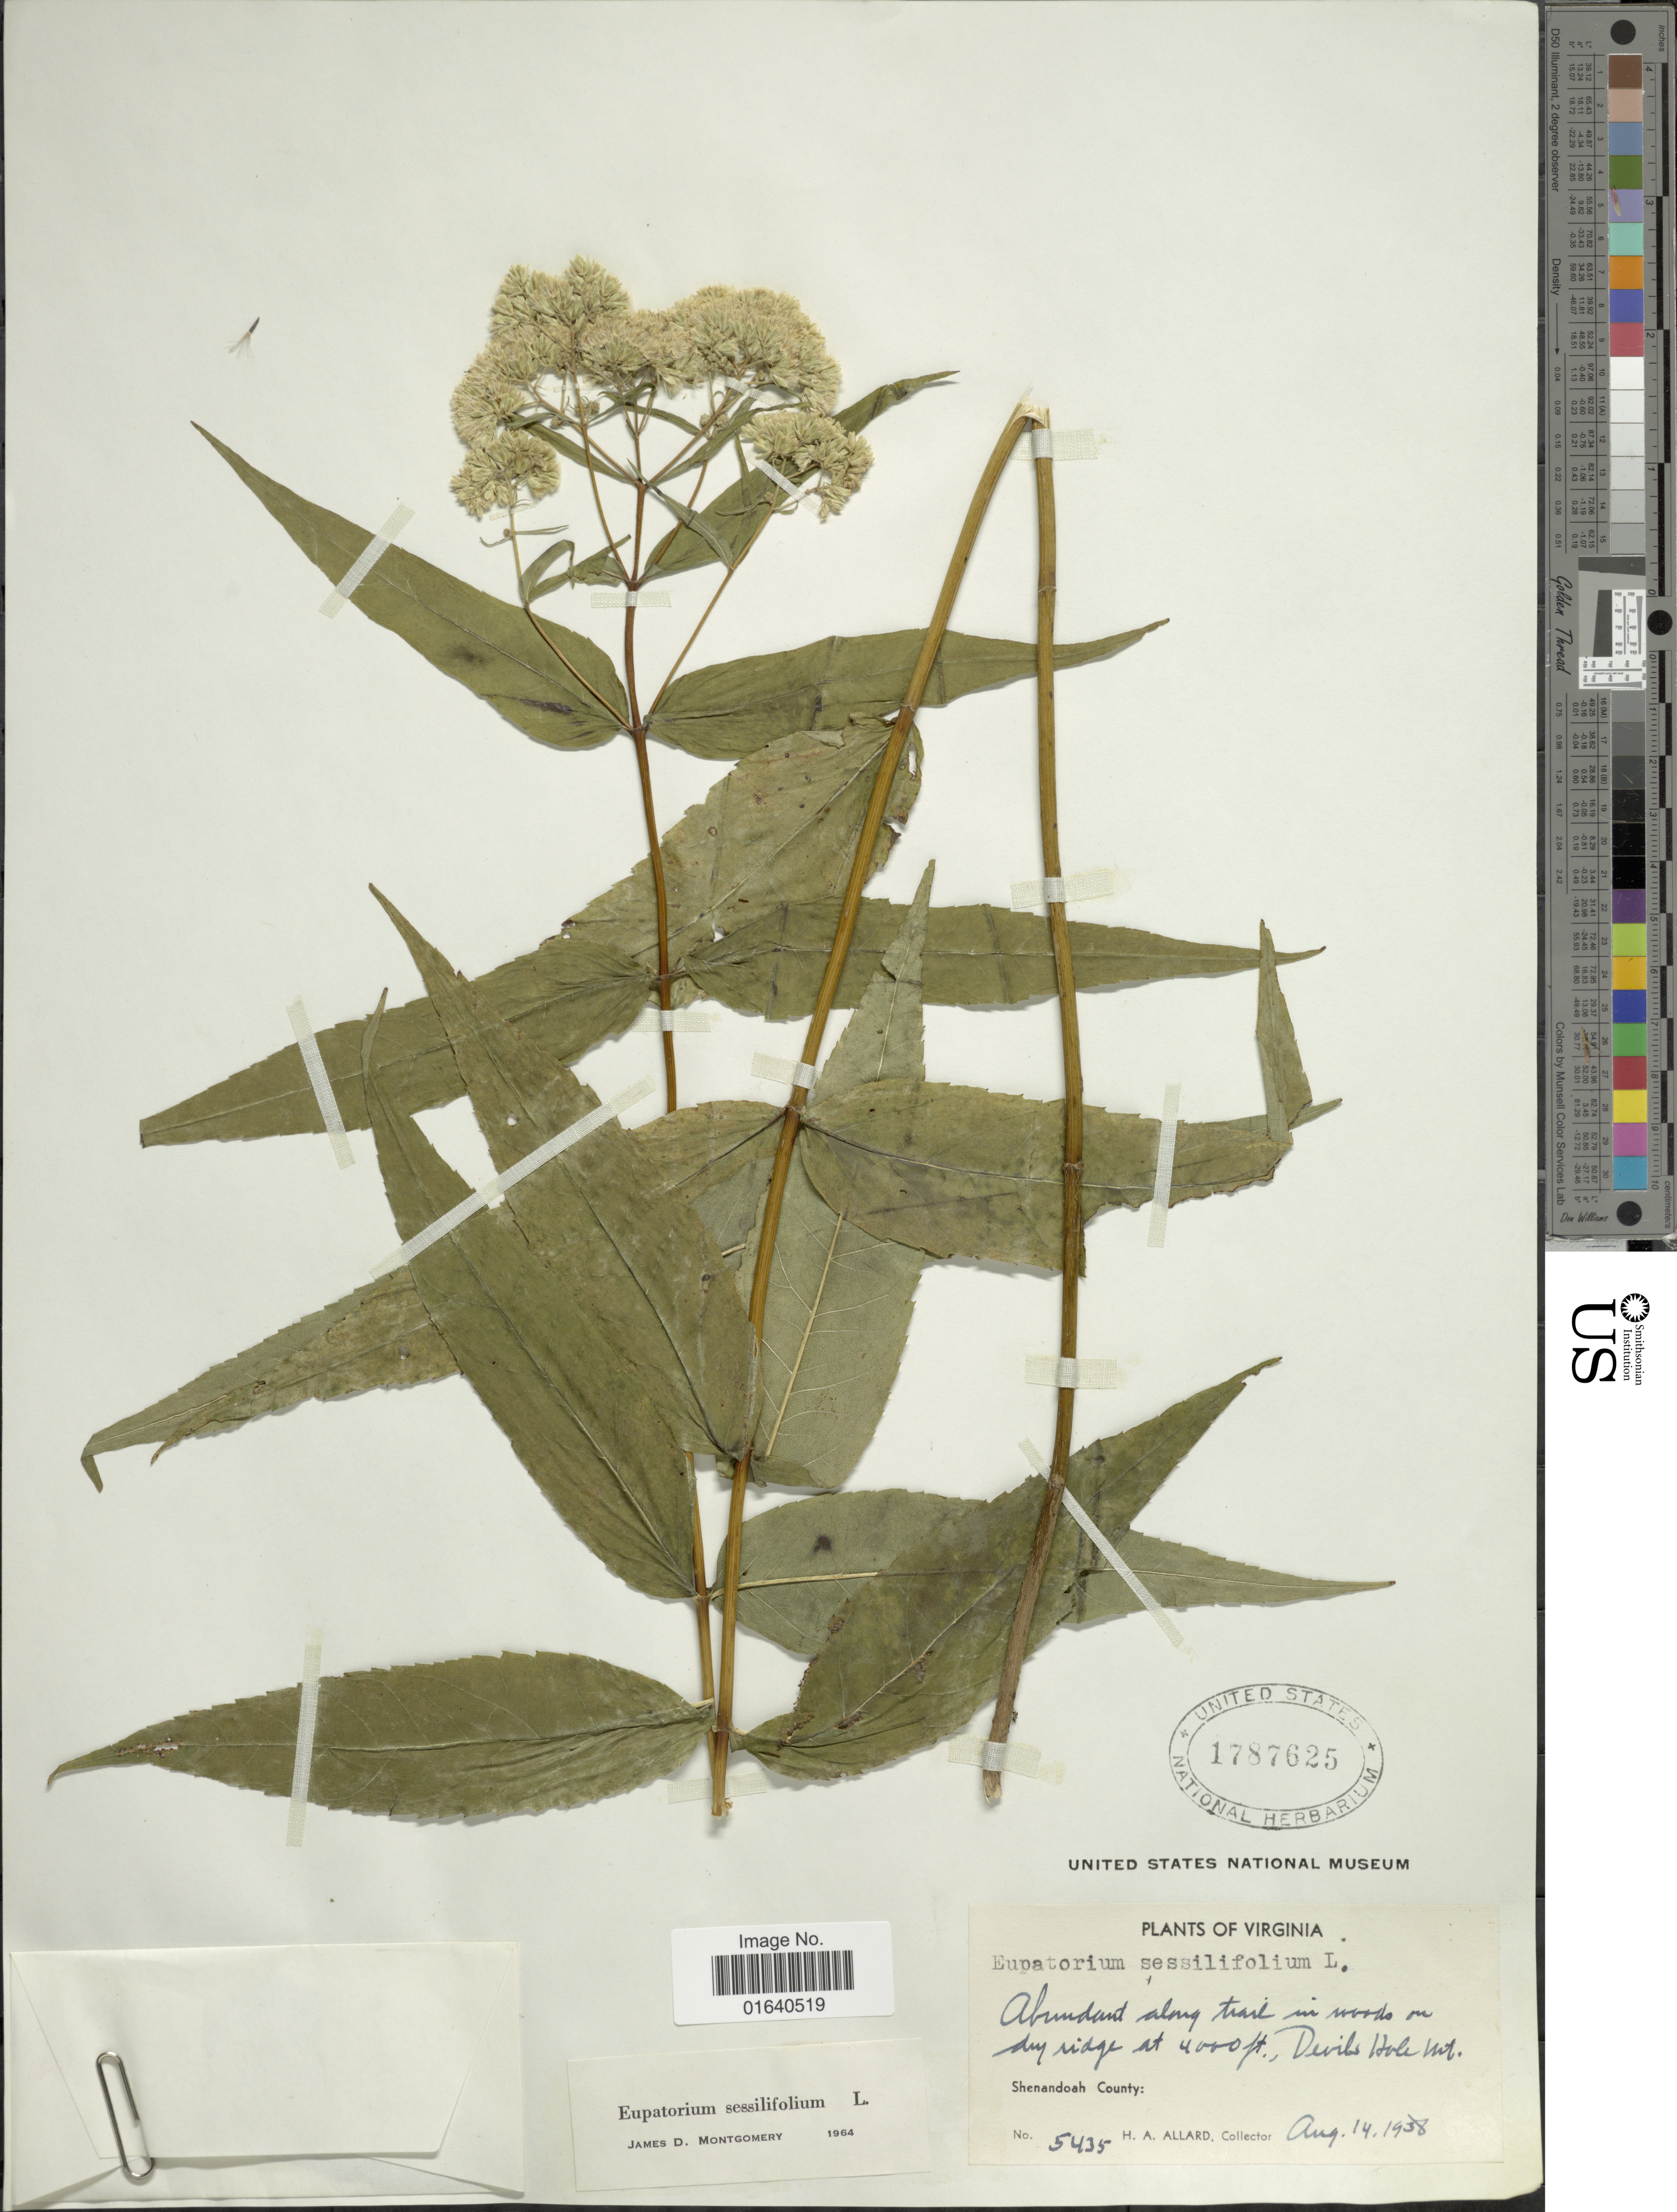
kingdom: Plantae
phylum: Tracheophyta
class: Magnoliopsida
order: Asterales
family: Asteraceae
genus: Eupatorium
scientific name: Eupatorium sessilifolium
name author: L.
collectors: H. A. Allard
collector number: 5435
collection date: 1958-08-14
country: United States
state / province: Virginia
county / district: Shenandoah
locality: Abundant along trail in woods o dry ridge, Devils Hole Mt. Shenandoah County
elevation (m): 1219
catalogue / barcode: US 1787625